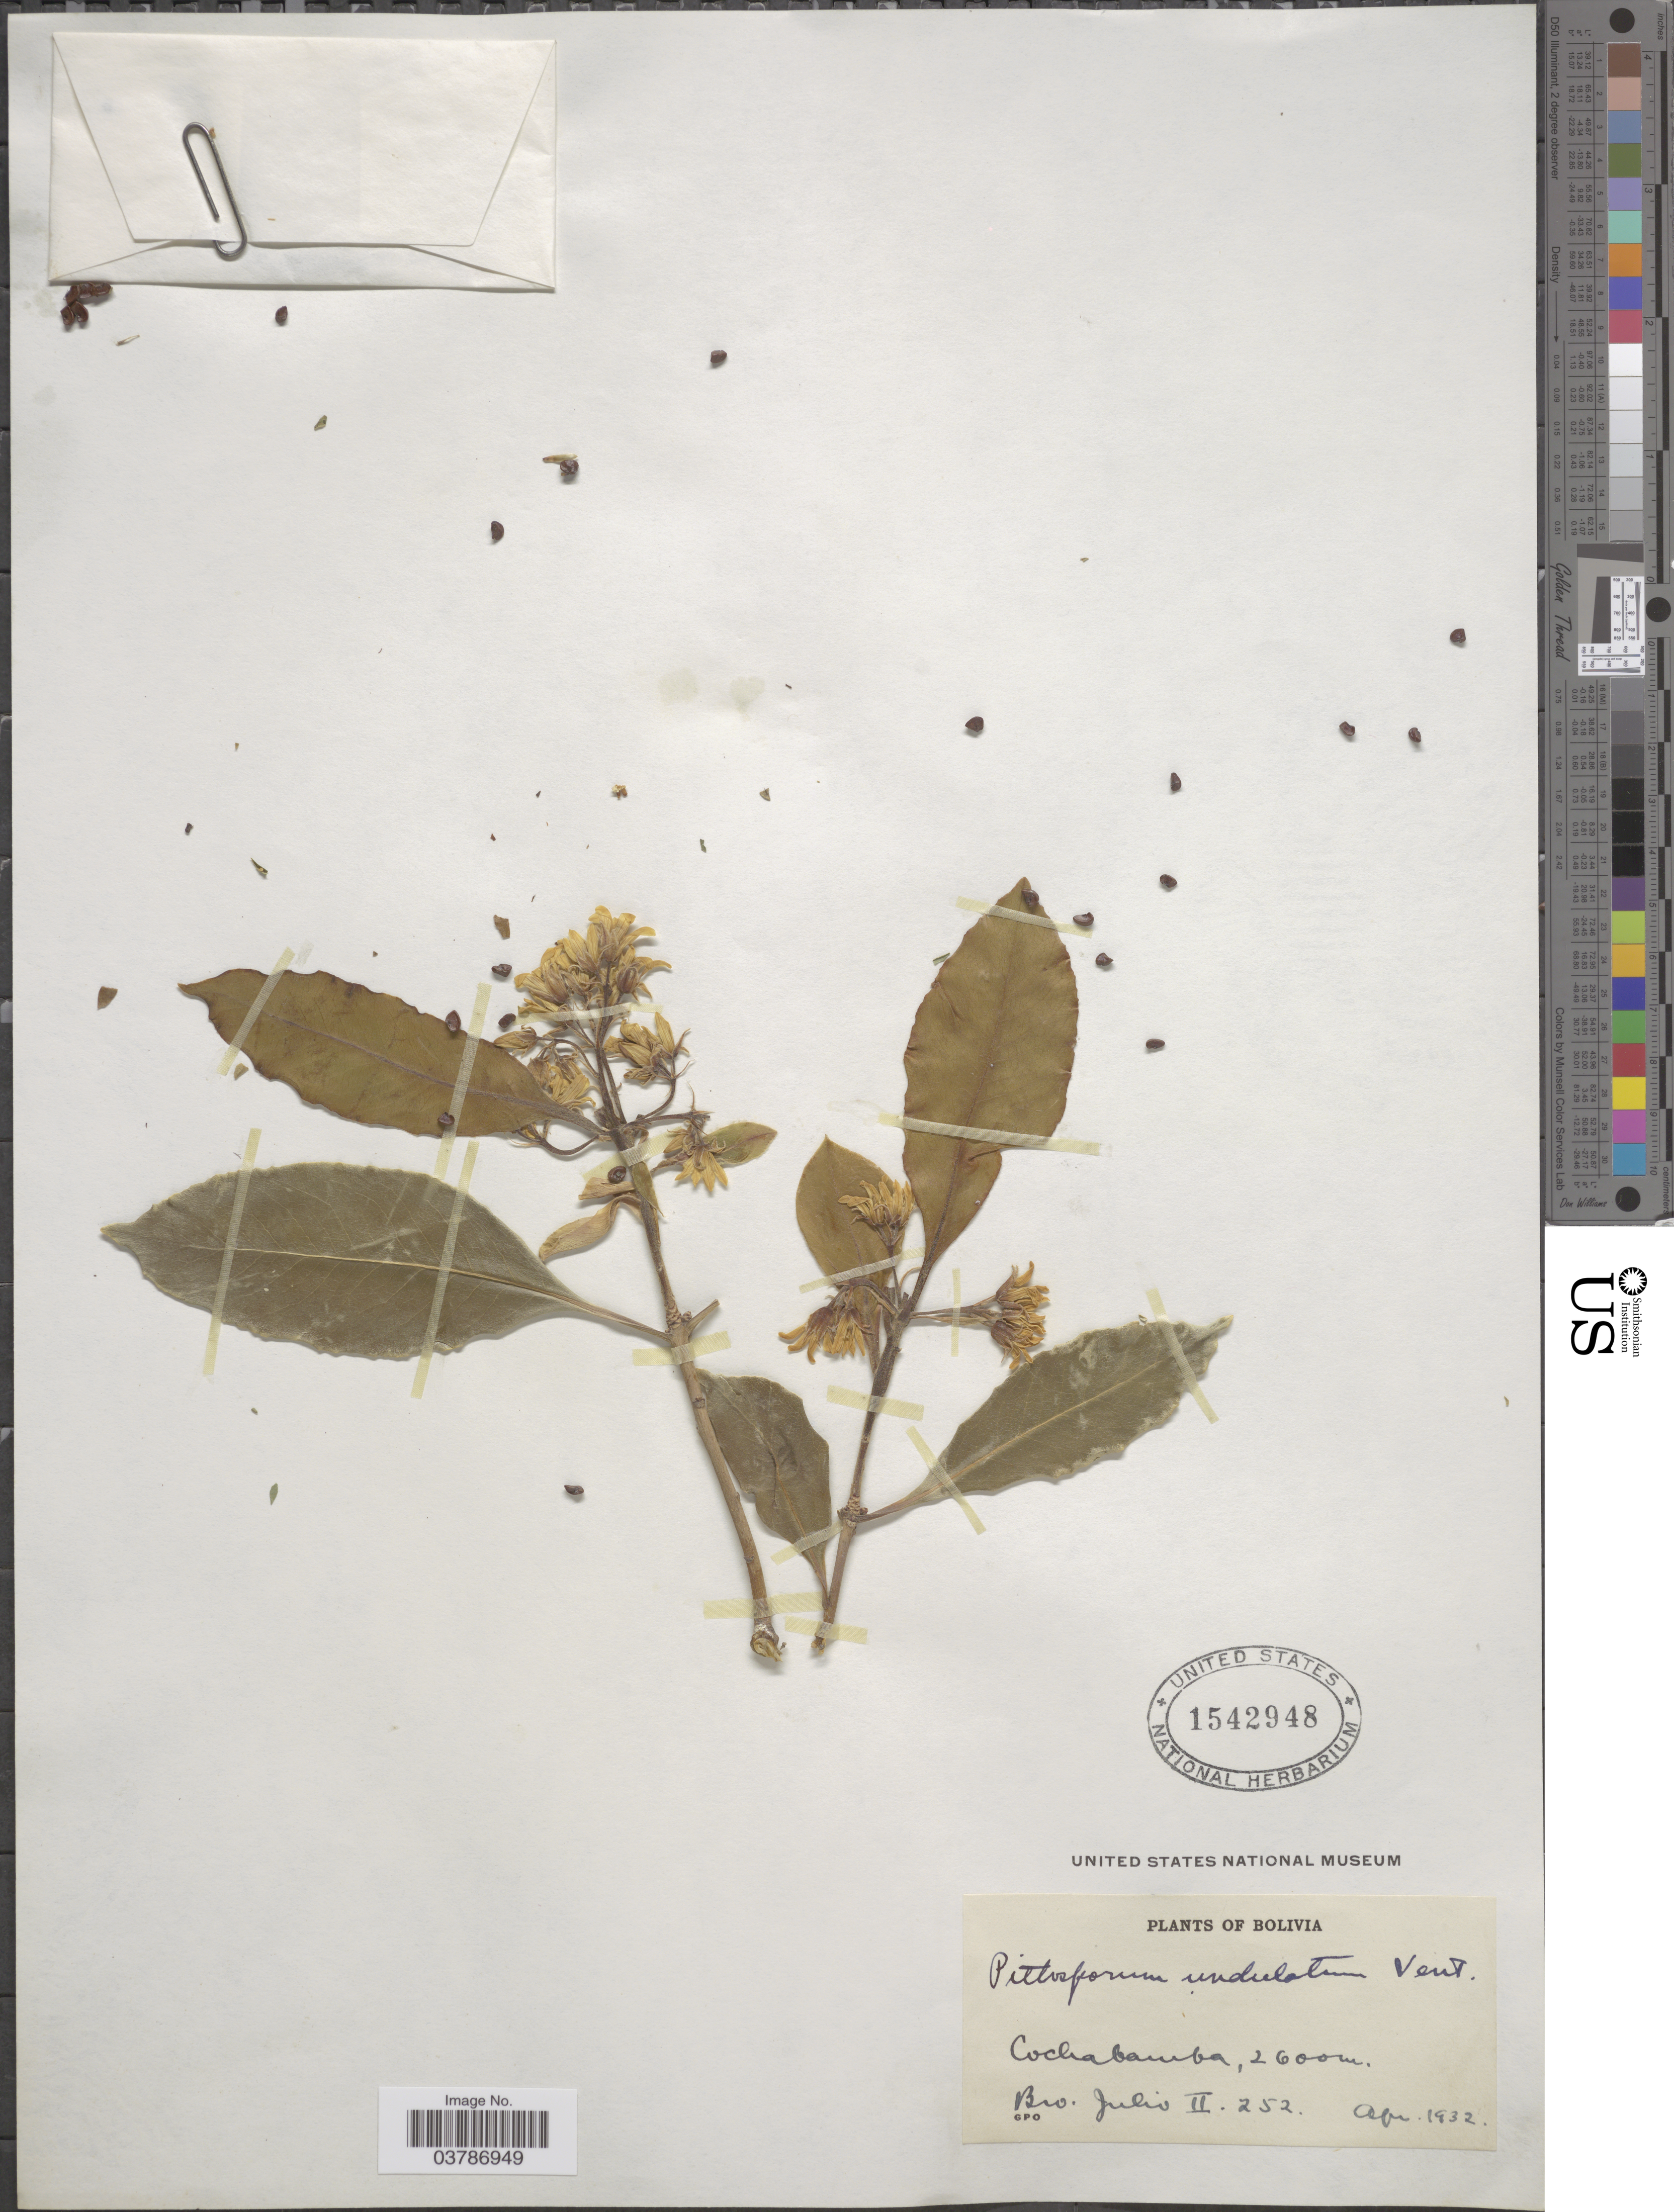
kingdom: Plantae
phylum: Tracheophyta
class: Magnoliopsida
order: Apiales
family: Pittosporaceae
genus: Pittosporum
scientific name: Pittosporum undulatum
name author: Vent.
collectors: Bro. Julio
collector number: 252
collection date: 1932-04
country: Bolivia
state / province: Cochabamba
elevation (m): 2600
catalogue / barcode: US 1542948